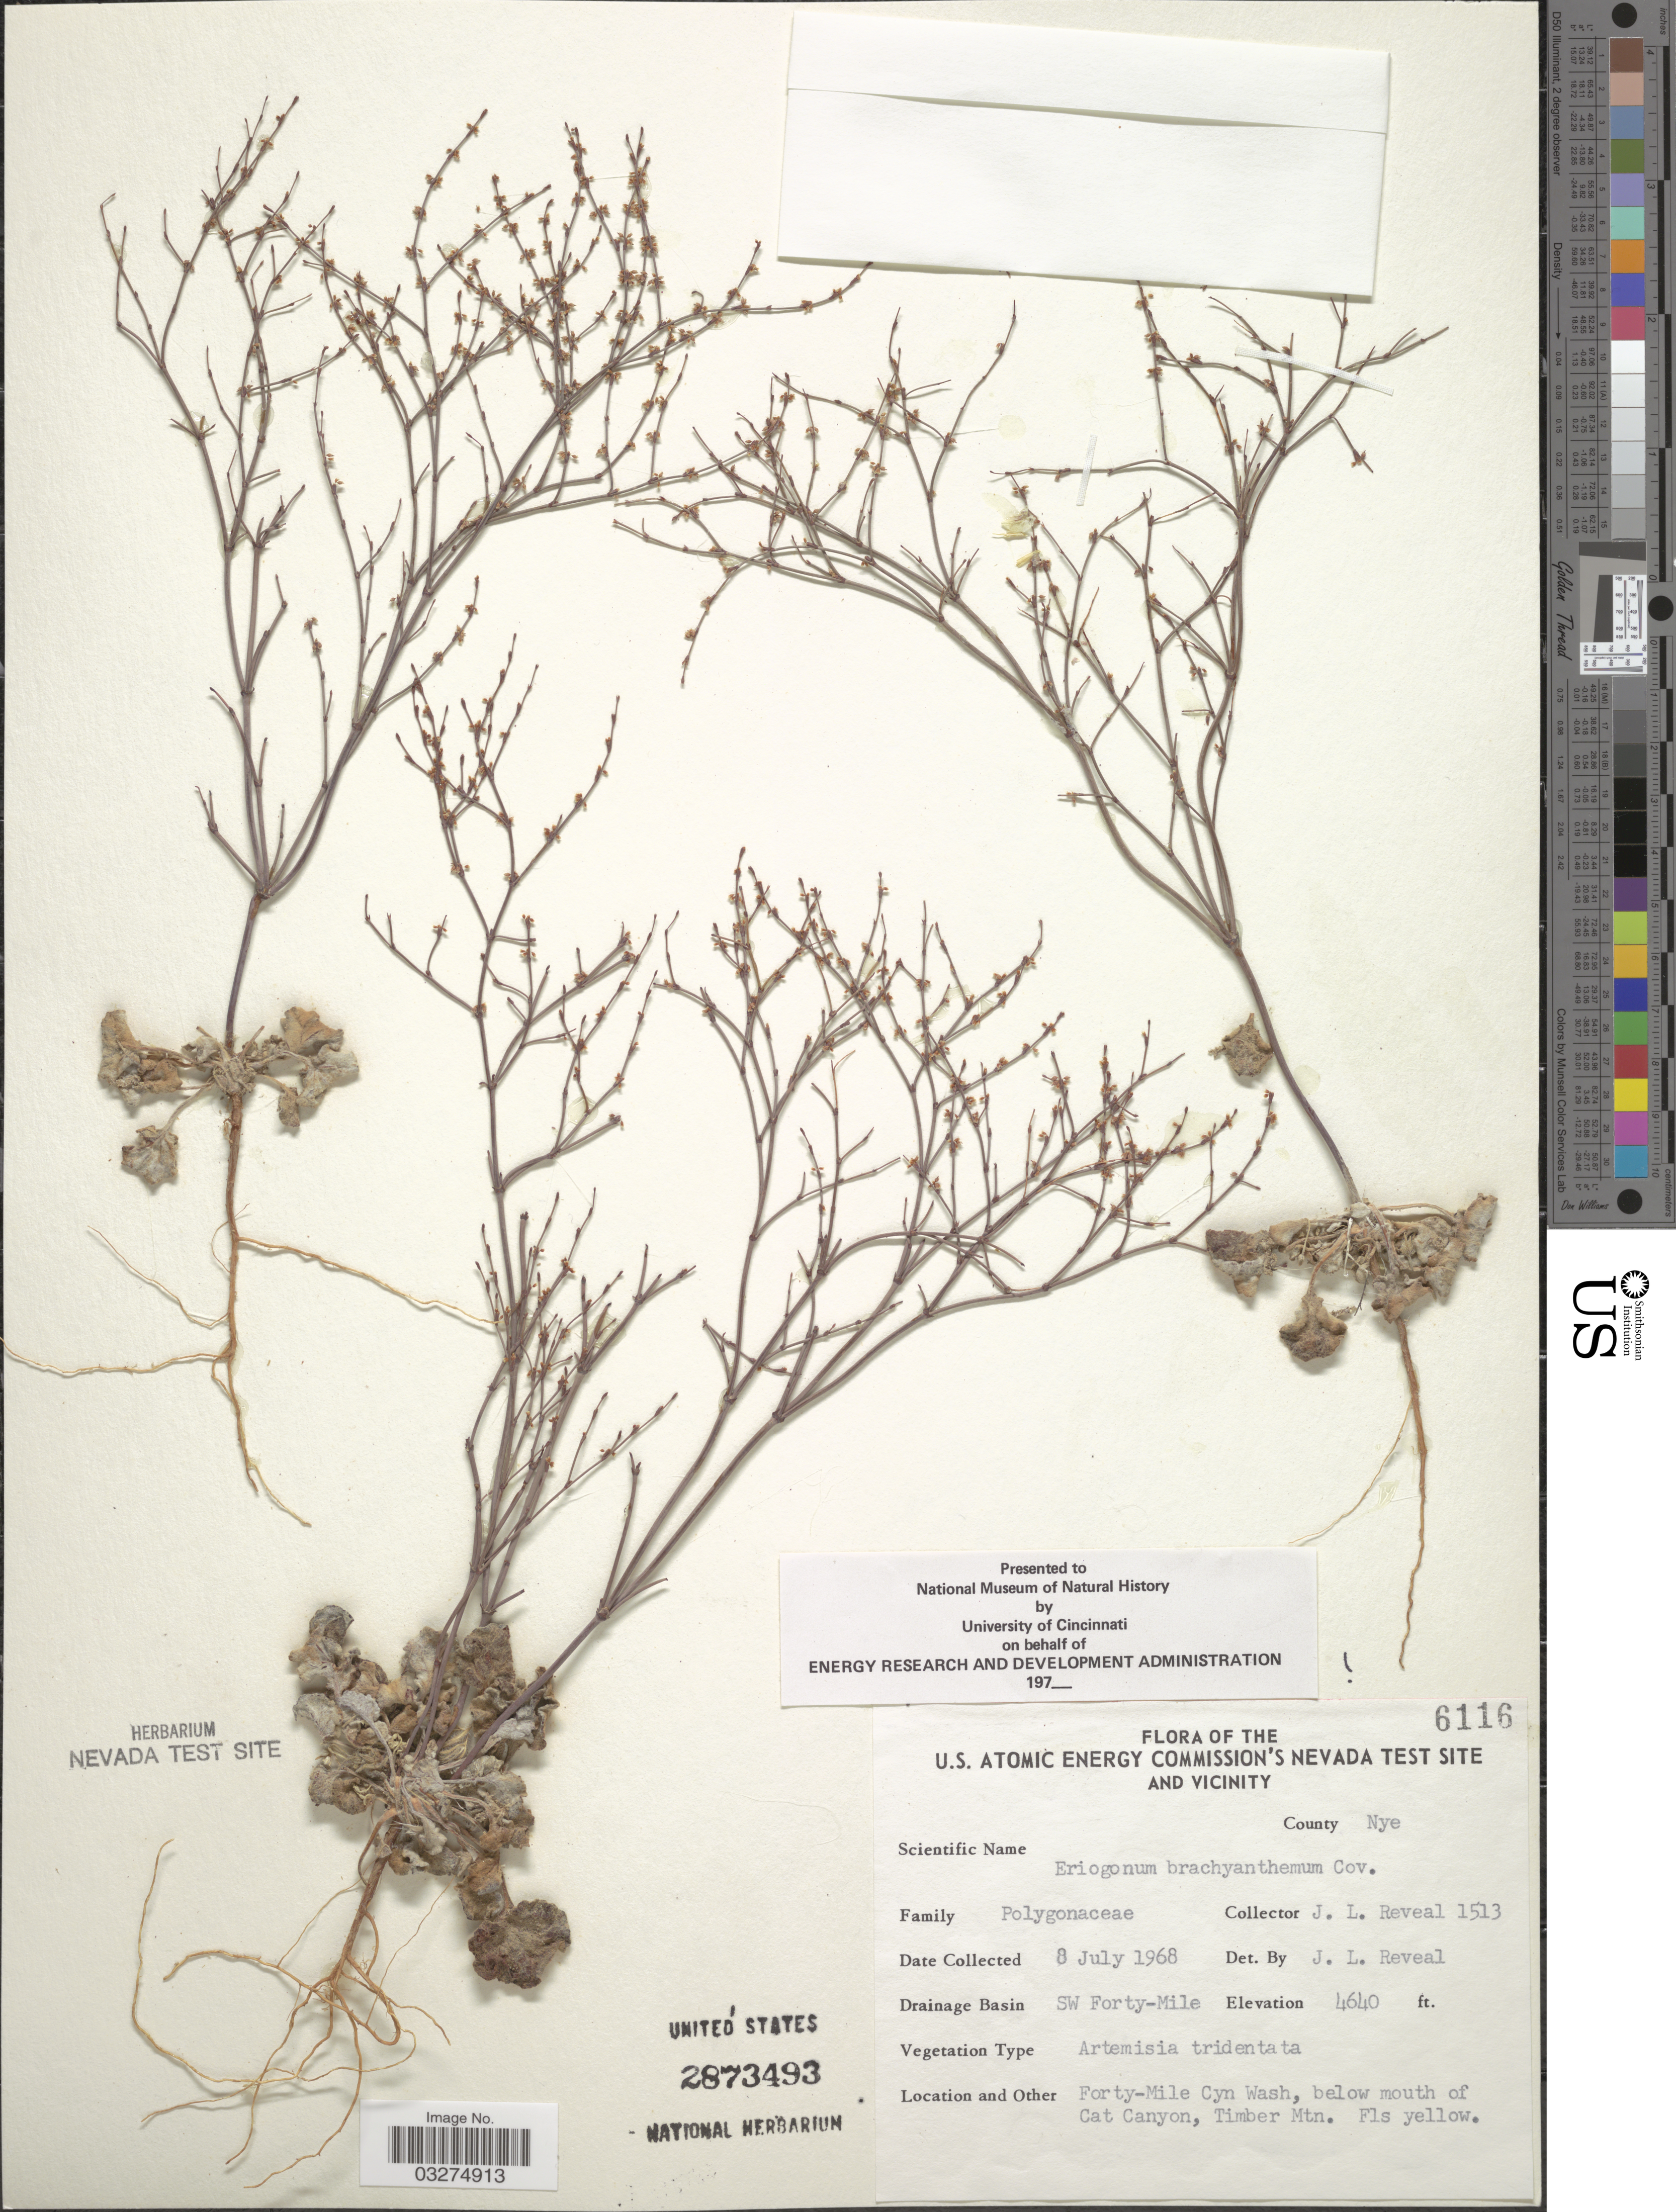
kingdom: Plantae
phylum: Tracheophyta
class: Magnoliopsida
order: Caryophyllales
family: Polygonaceae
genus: Eriogonum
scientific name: Eriogonum brachyanthum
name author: Coville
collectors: J. L. Reveal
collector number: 6116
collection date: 1968-07-08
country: United States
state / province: Nevada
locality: U. S. Atomic Energy Commission's Nevada Test Site and Vicinity. County Nye. Drainage Basin SW Forty-Mile. Forty-Mile Cyn Wash, below mouth of Cat Canyon, Timber Mtn.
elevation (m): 1414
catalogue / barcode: US 2873493